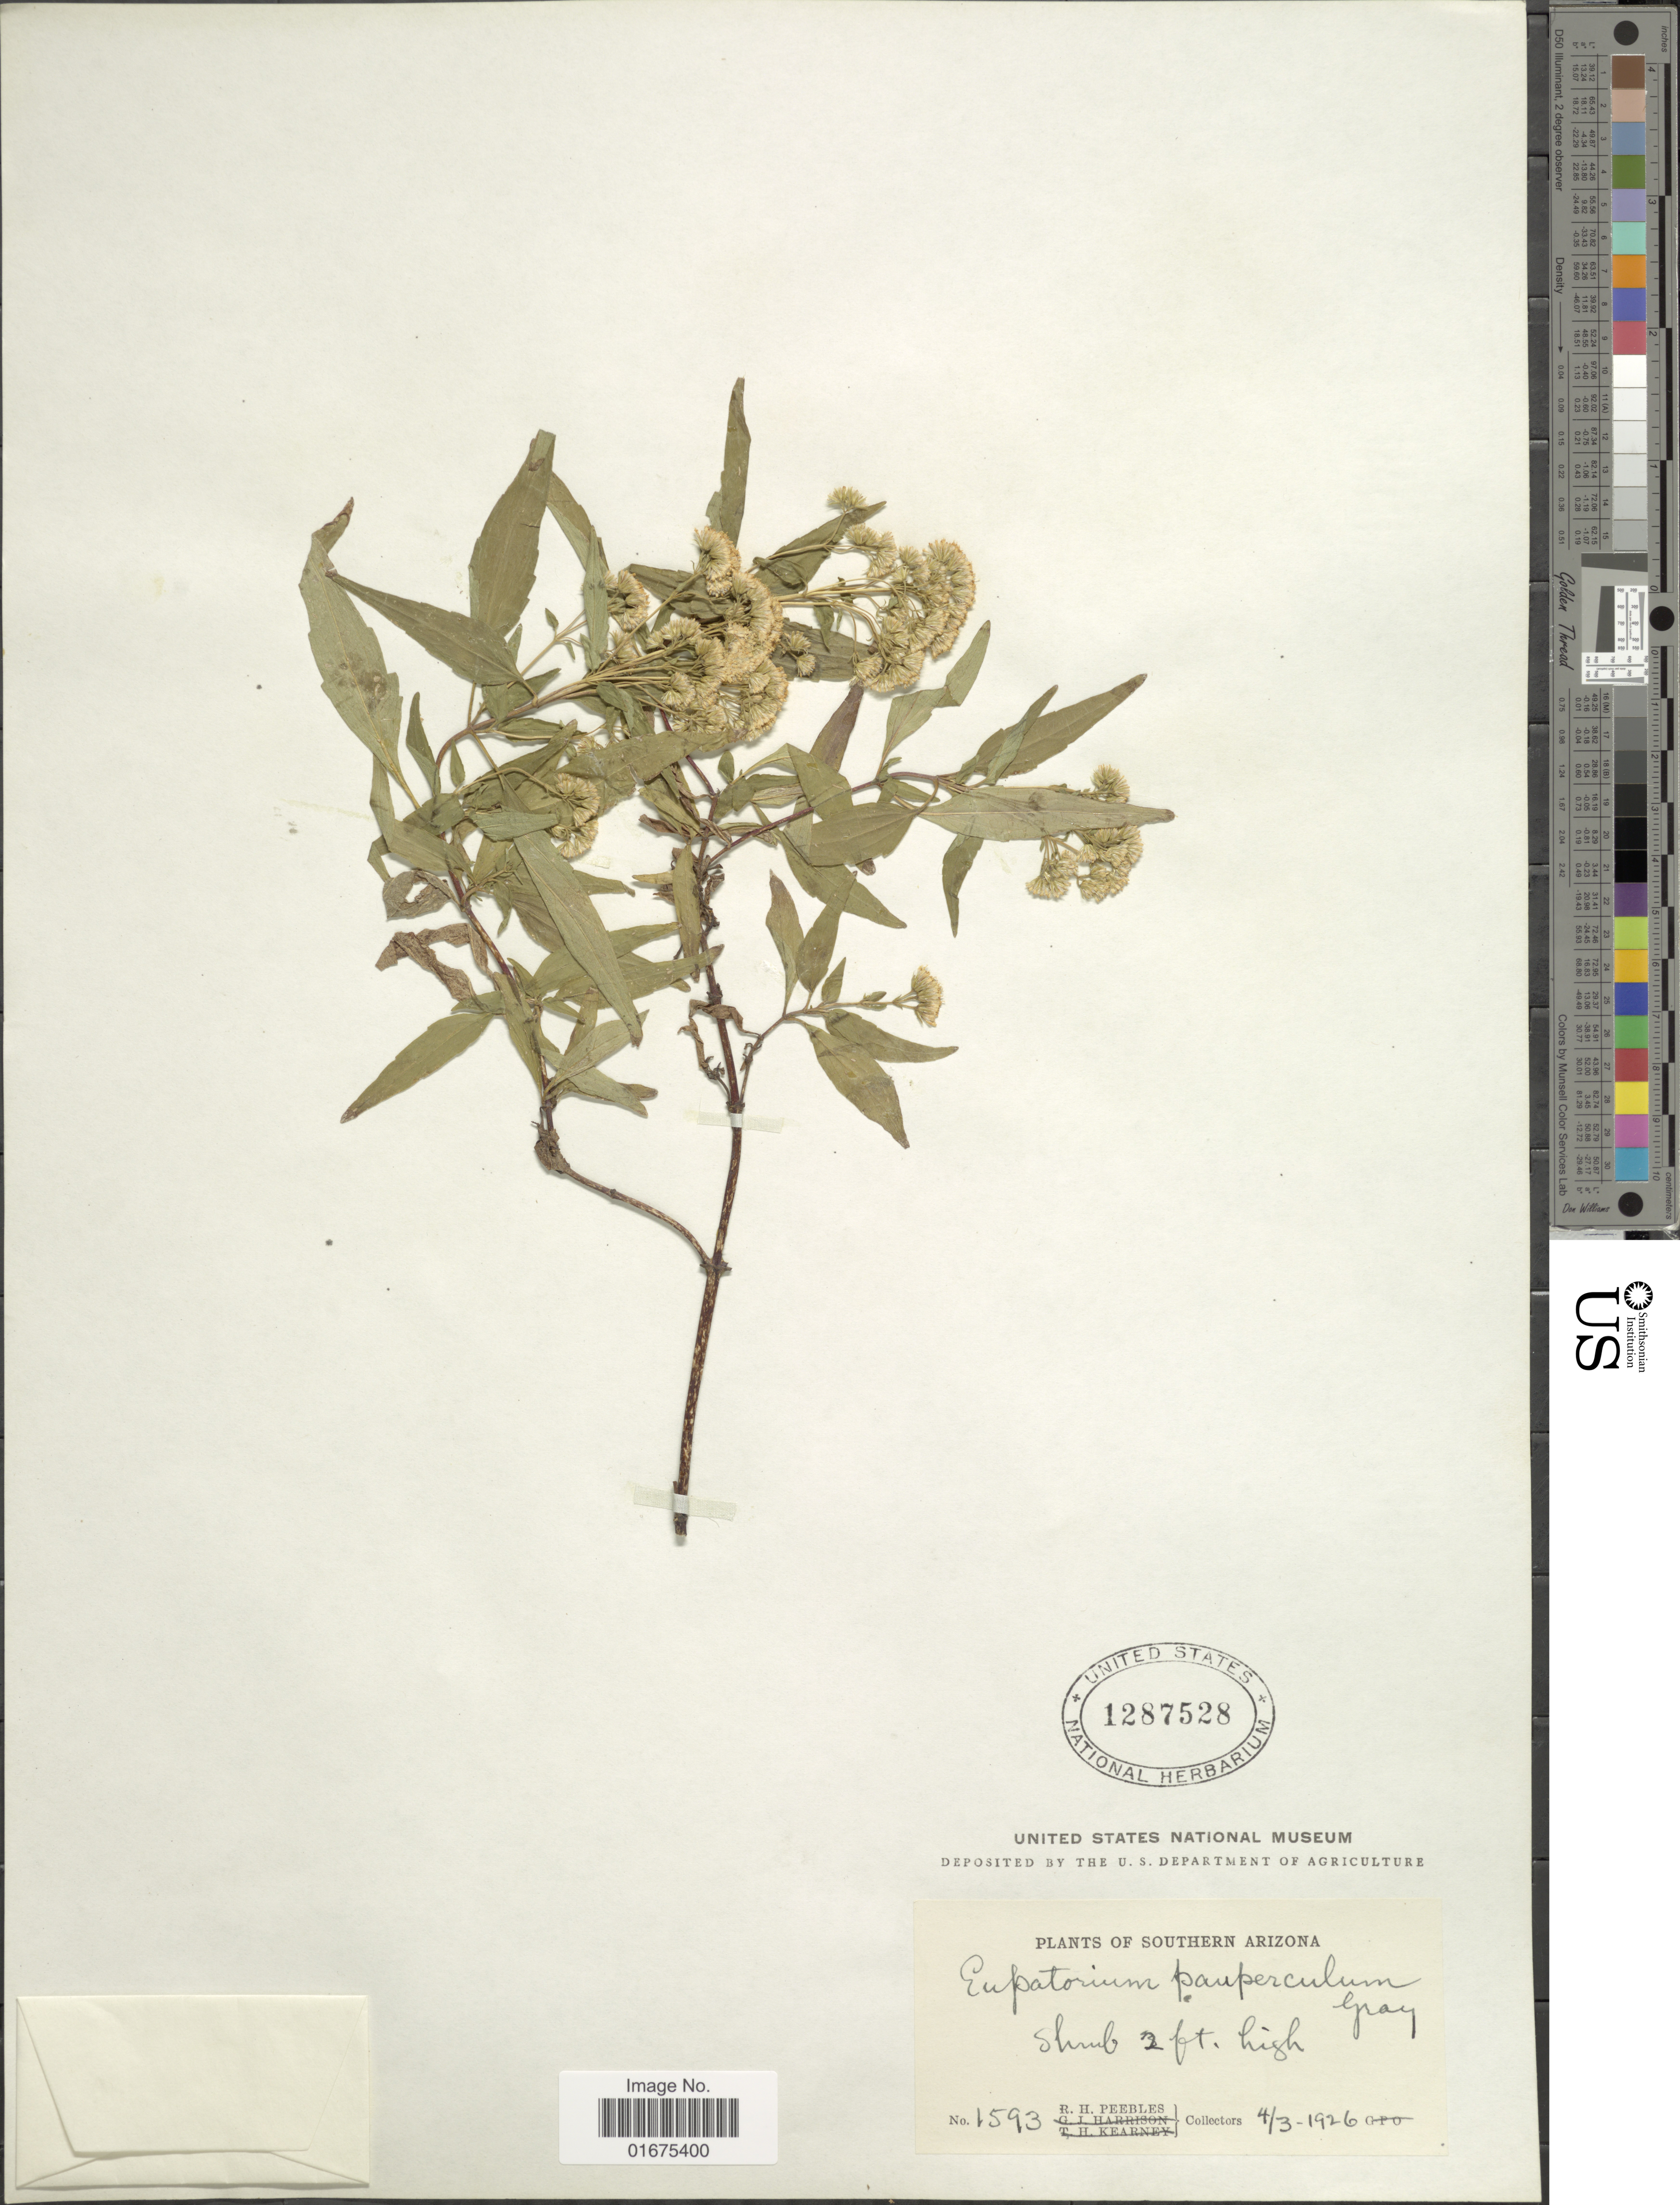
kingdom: Plantae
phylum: Tracheophyta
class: Magnoliopsida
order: Asterales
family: Asteraceae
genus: Ageratina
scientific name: Ageratina paupercula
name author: (A. Gray) R.M. King & H. Rob.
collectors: R. H. Peebles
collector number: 1593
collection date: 1926-04-03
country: United States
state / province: Arizona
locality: Southern Arizona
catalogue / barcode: US 1287528